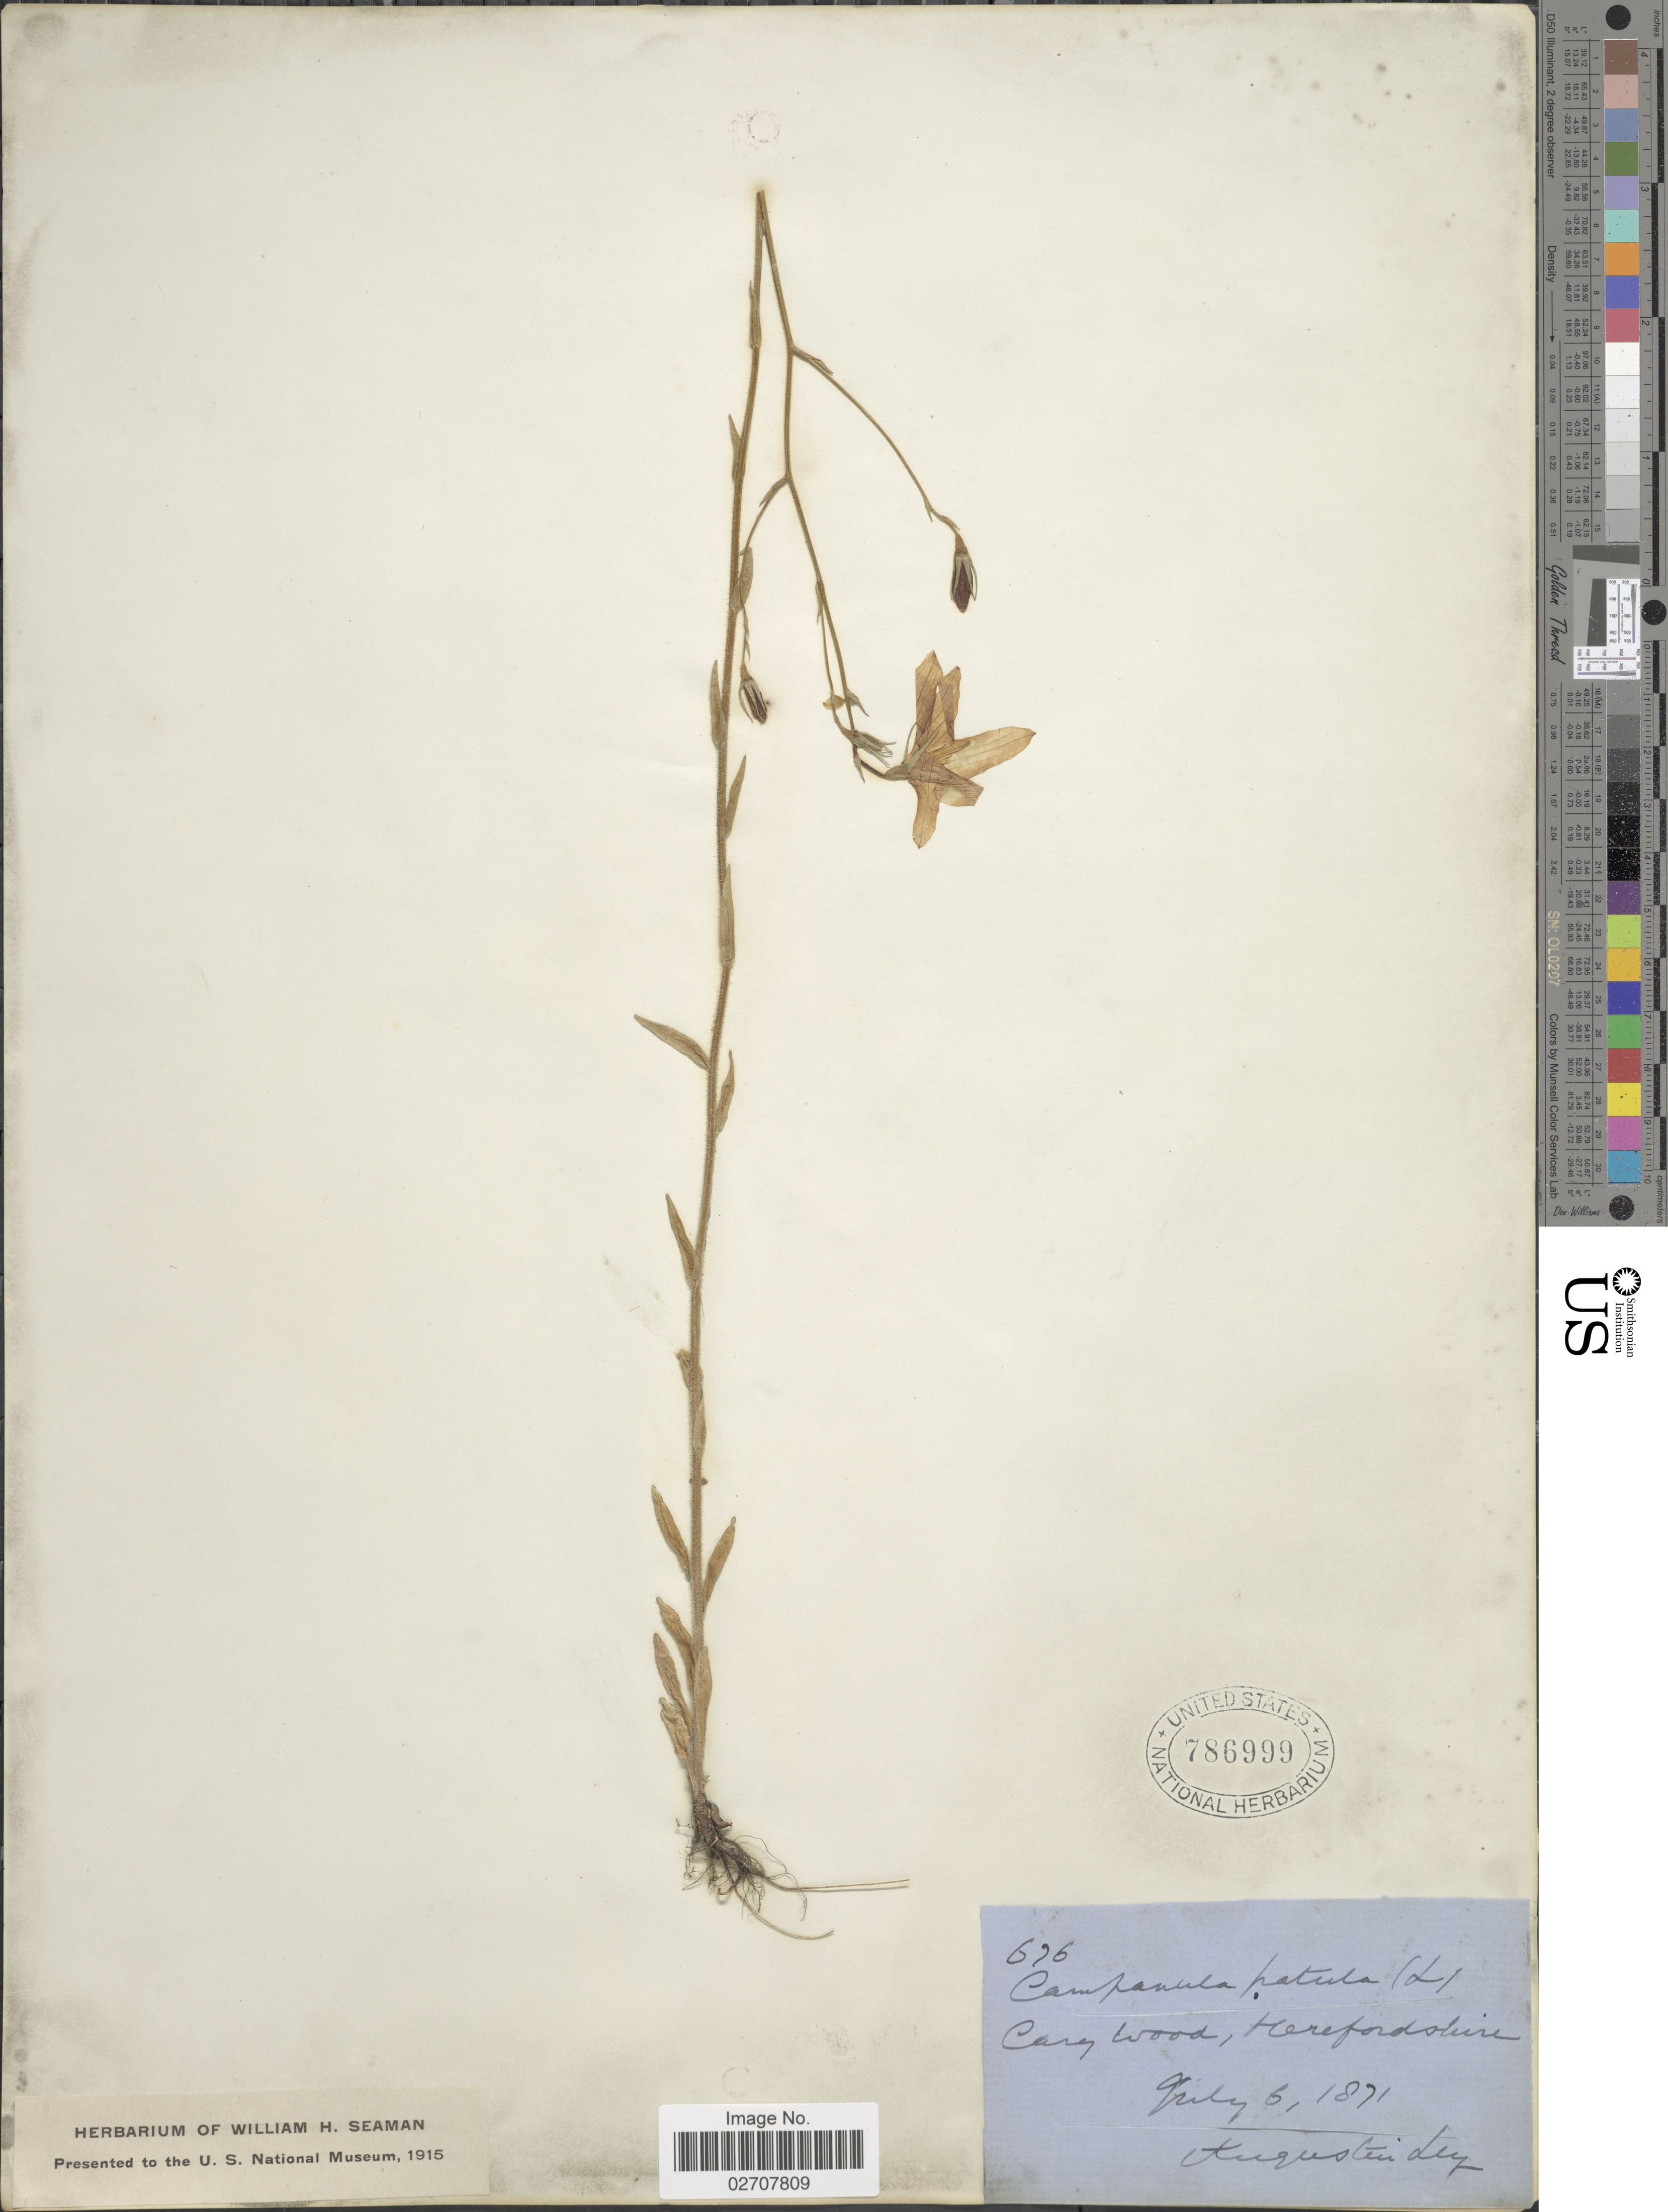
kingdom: Plantae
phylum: Tracheophyta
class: Magnoliopsida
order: Asterales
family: Campanulaceae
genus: Campanula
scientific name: Campanula patula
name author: L.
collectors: A. Ley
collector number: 676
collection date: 1871-07-06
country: United Kingdom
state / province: England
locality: Herefordshire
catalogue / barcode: US 786999